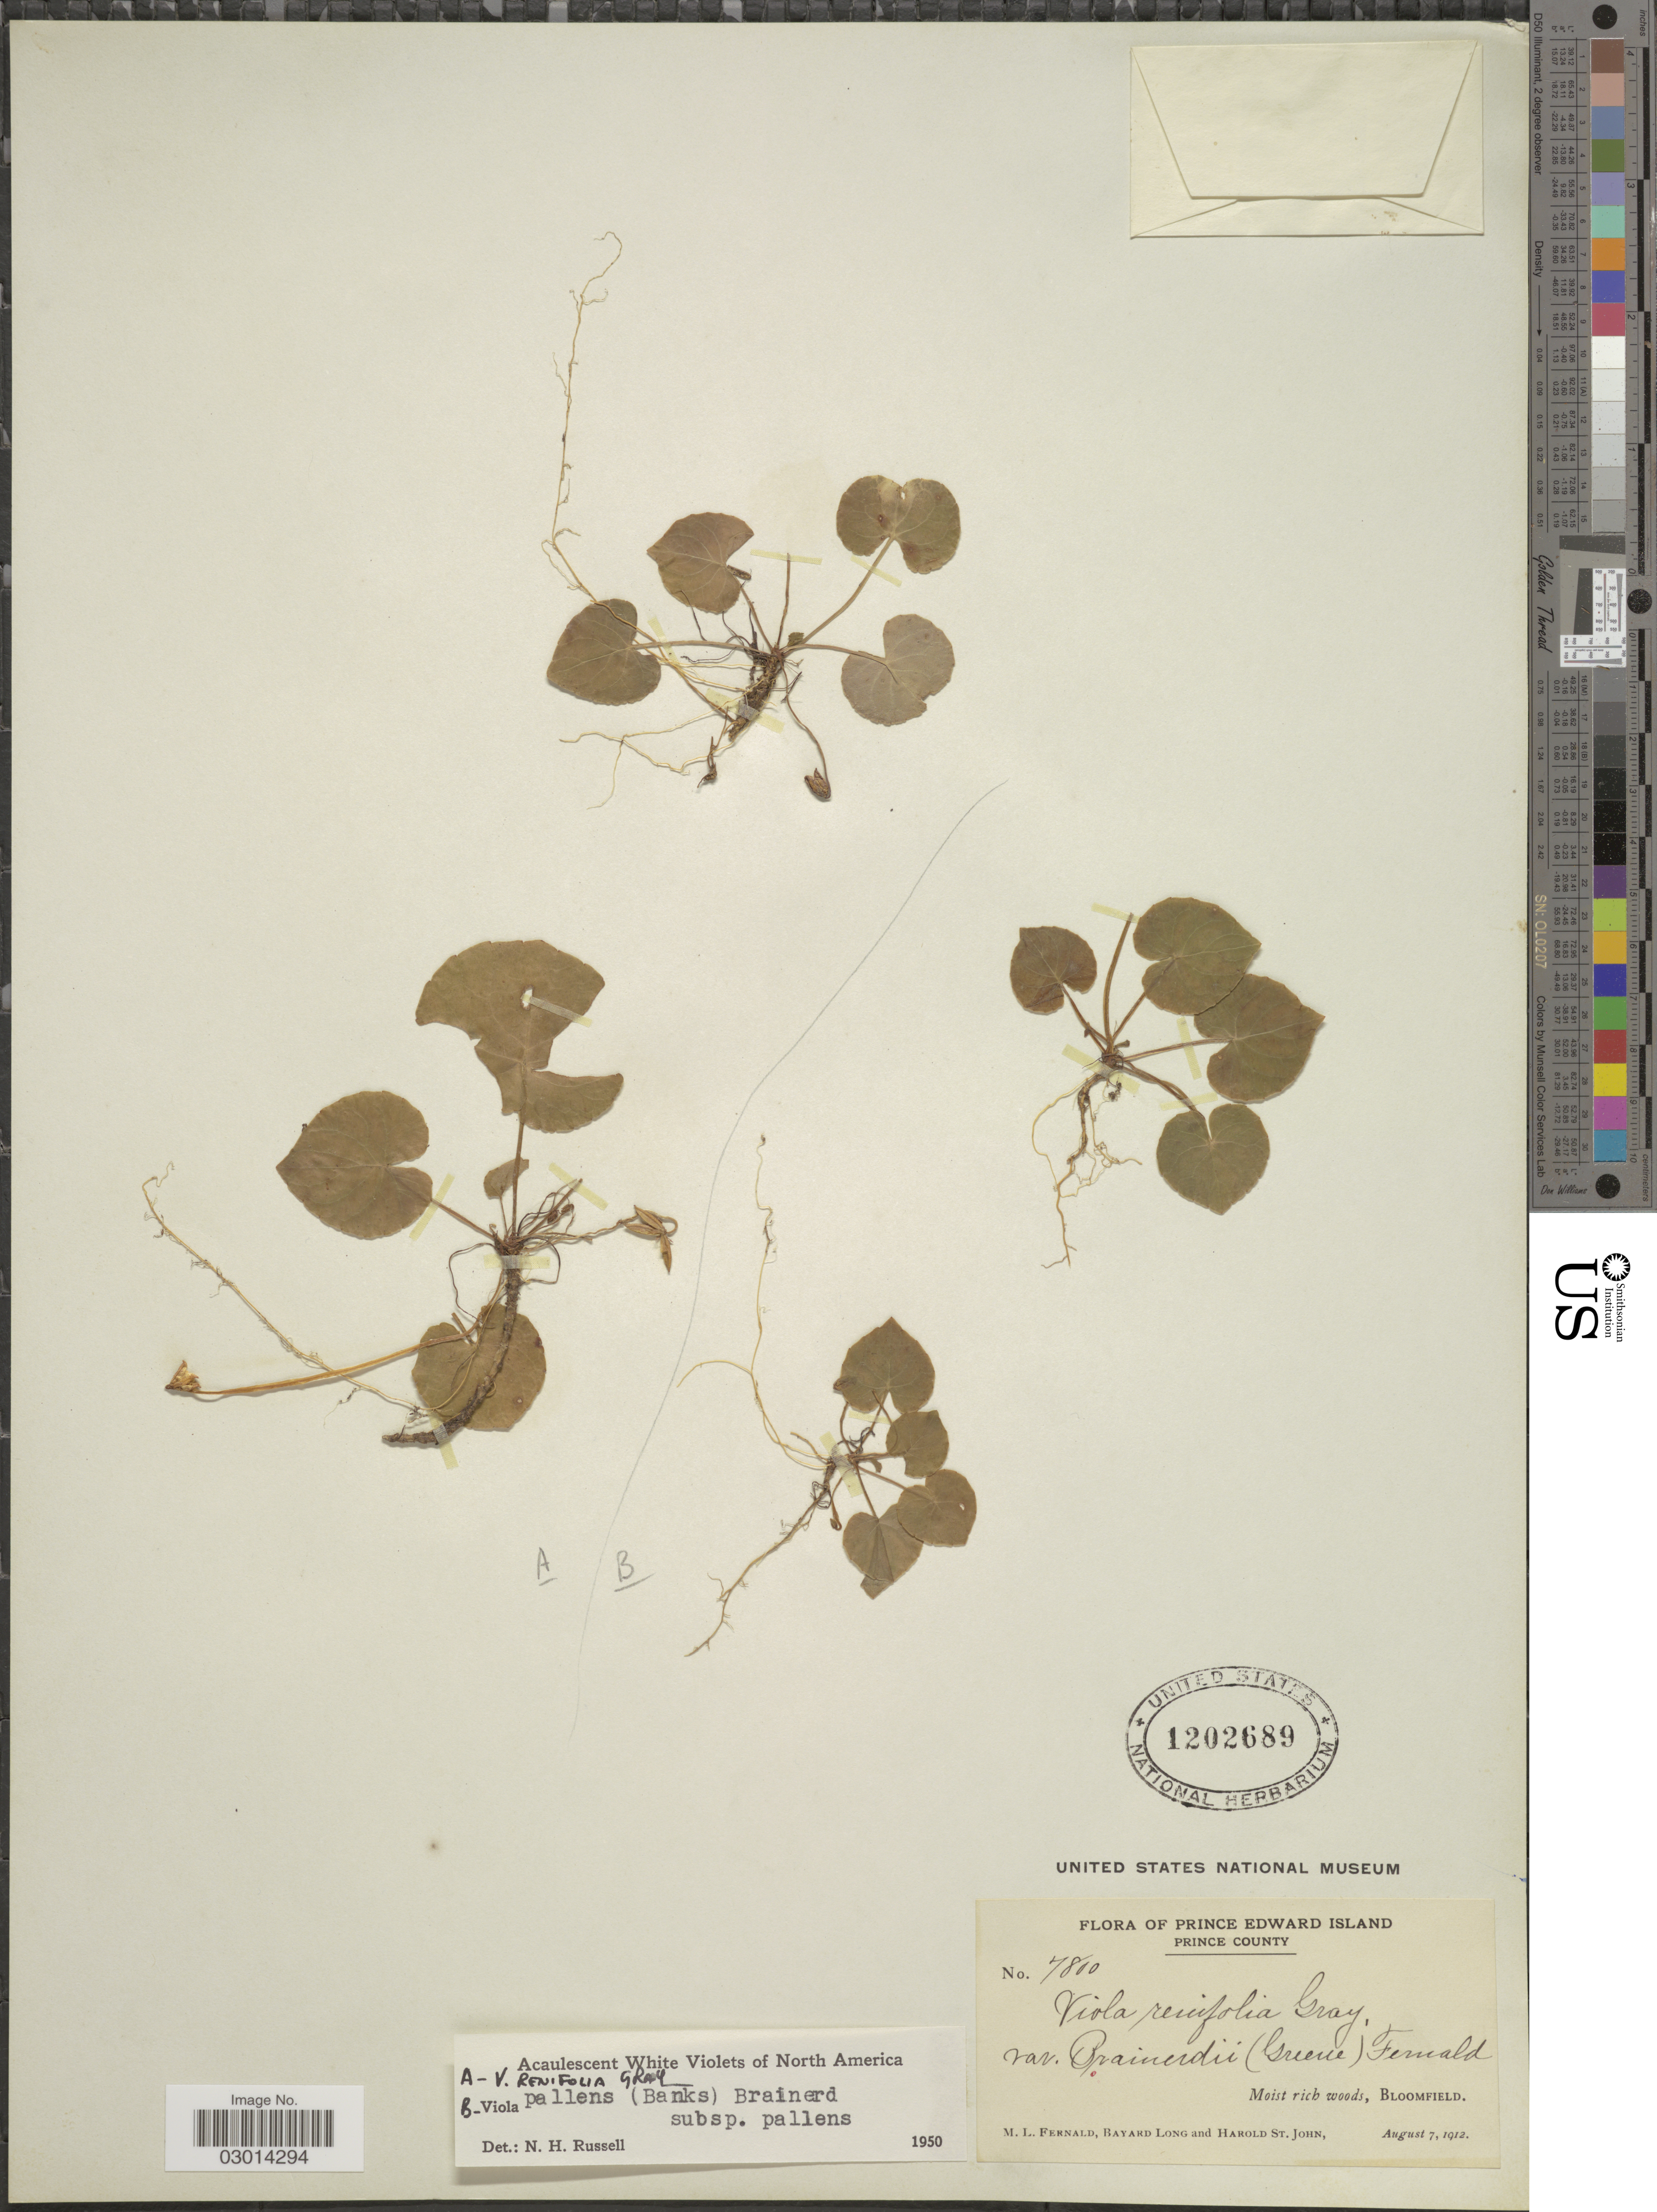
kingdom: Plantae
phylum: Tracheophyta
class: Magnoliopsida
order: Malpighiales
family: Violaceae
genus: Viola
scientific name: Viola renifolia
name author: A. Gray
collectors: M. L. Fernald, B. Long & H. St. John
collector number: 7800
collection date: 1912-08-07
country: Canada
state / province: Prince Edward Island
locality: Prince County. Bllomfield.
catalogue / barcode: US 1202689